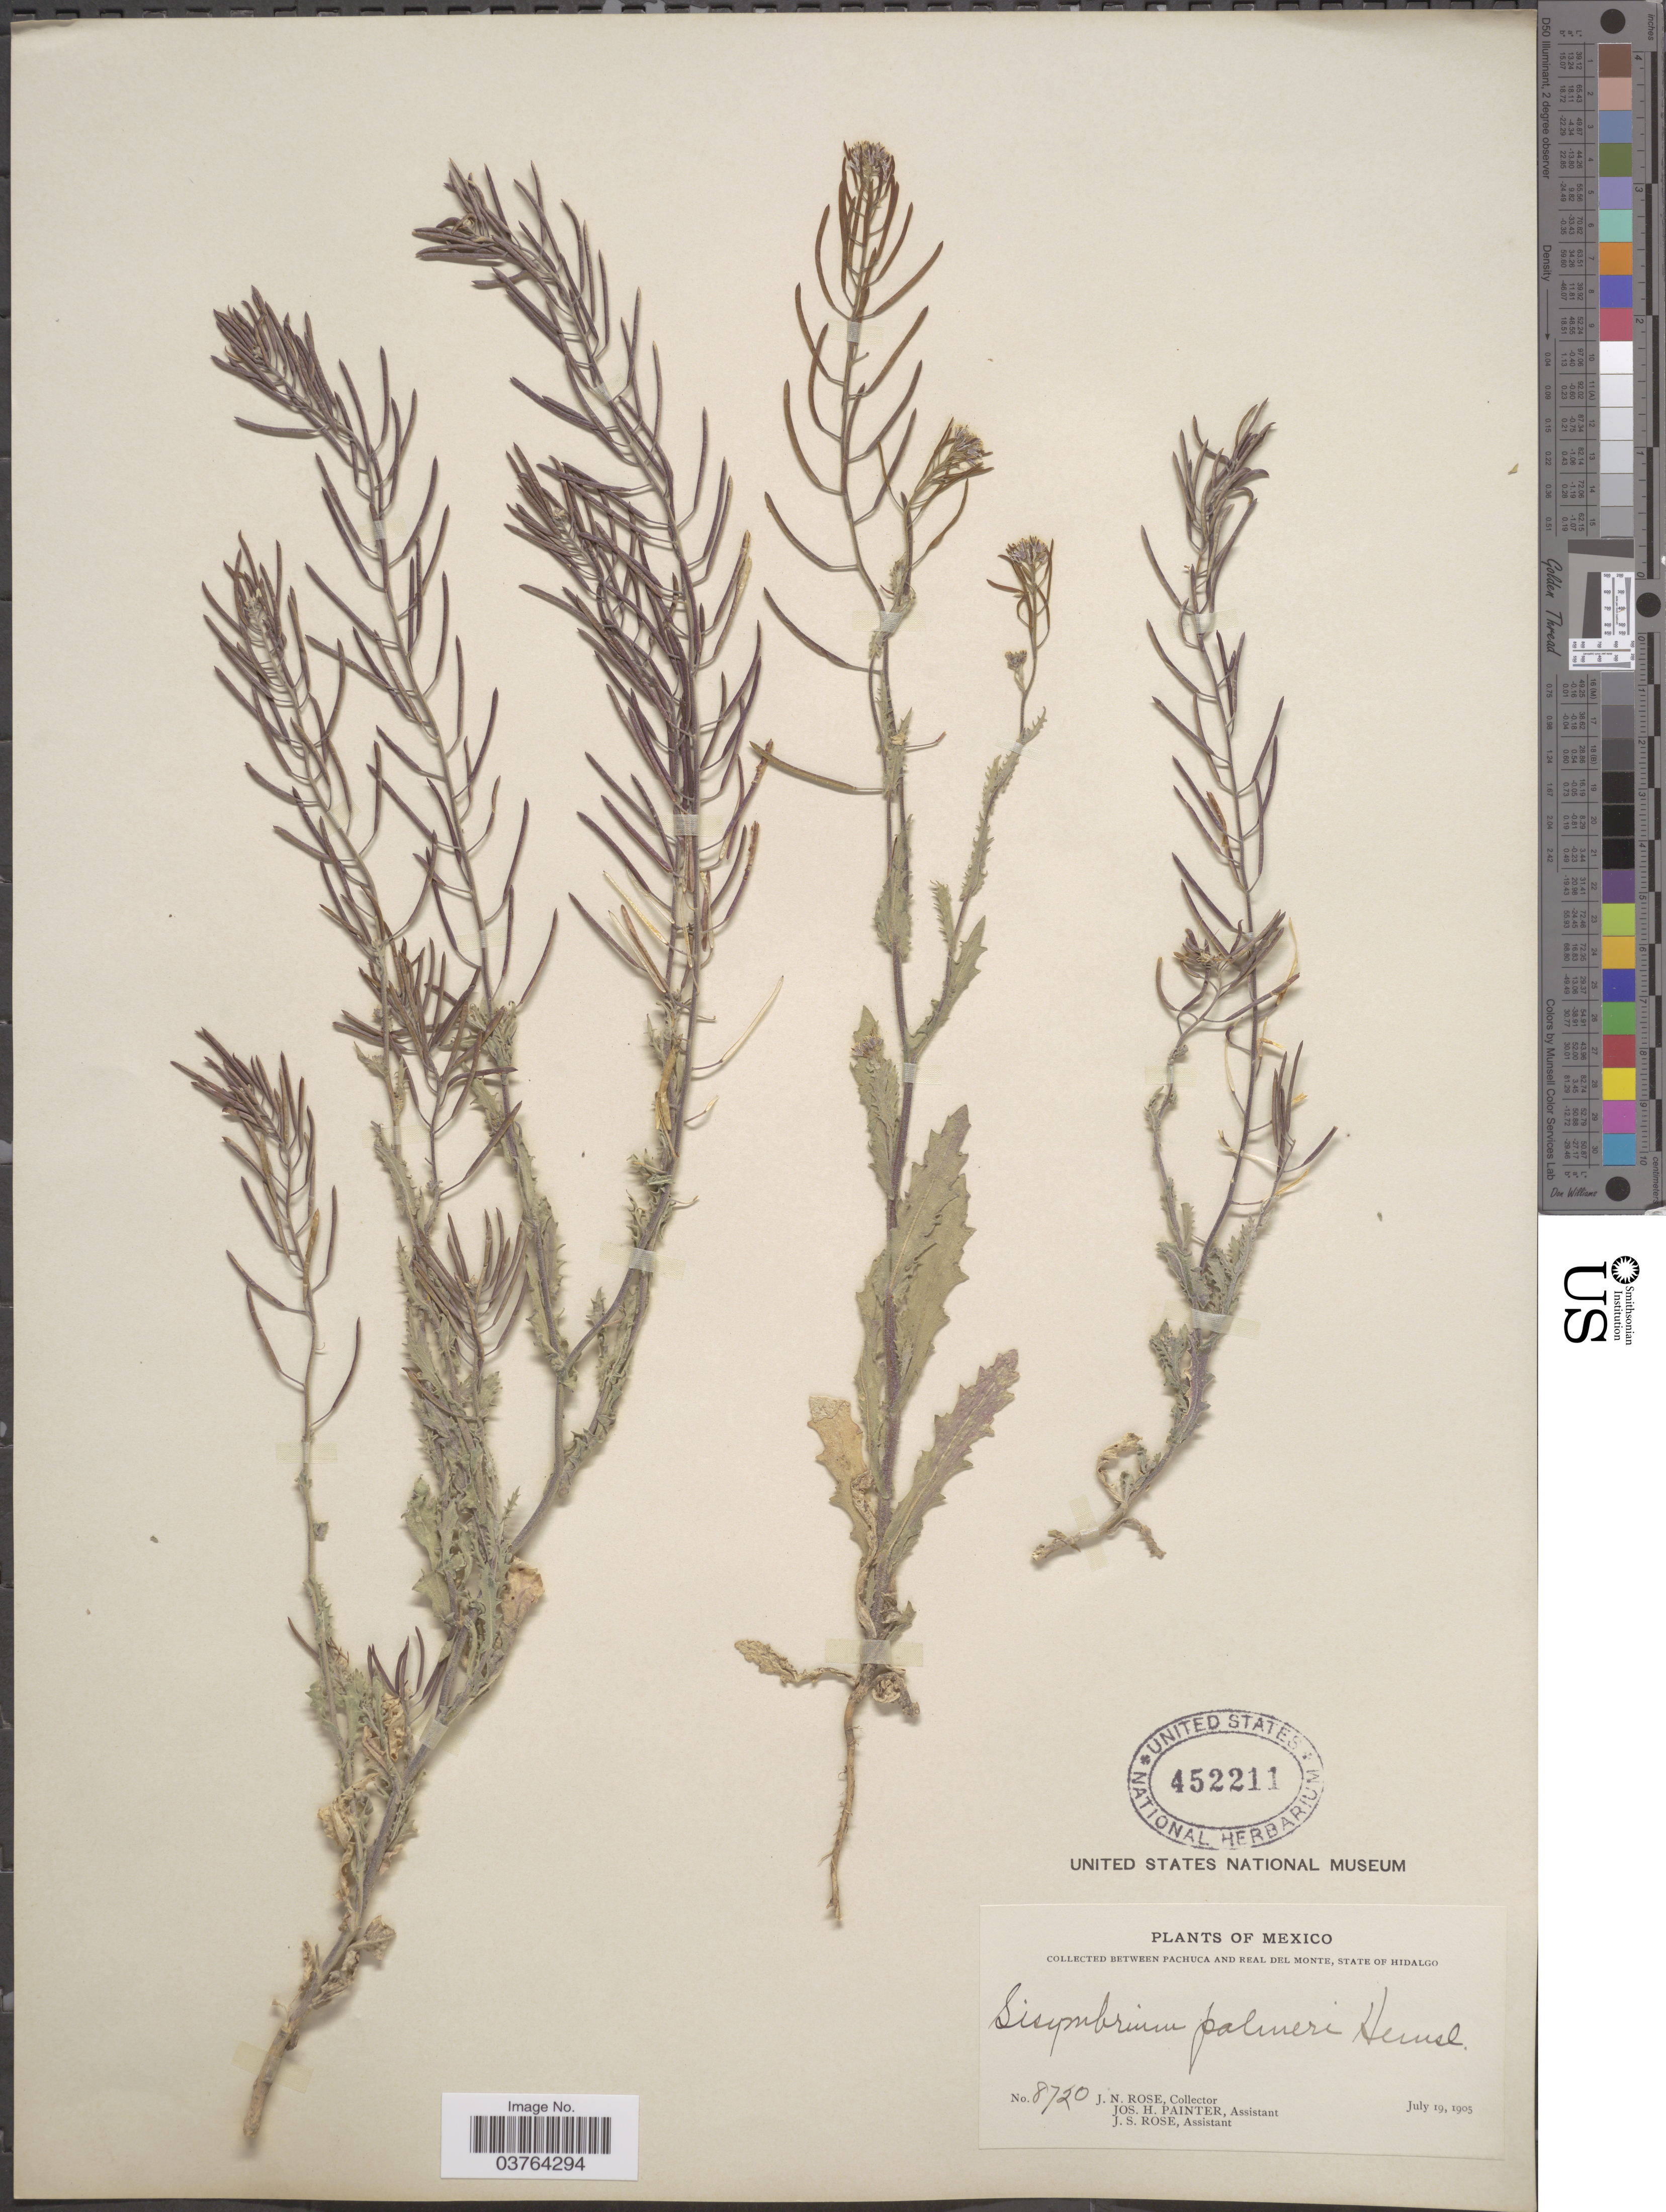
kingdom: Plantae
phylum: Tracheophyta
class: Magnoliopsida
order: Brassicales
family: Brassicaceae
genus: Halimolobos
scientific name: Halimolobos palmeri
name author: (Hemsl.) O.E. Schulz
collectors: J. N. Rose, J. H. Painter & J. S. Rose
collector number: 8720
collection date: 1905-07-19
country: Mexico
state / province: Hidalgo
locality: Between Pachuca and Real del Monte.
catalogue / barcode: US 452211